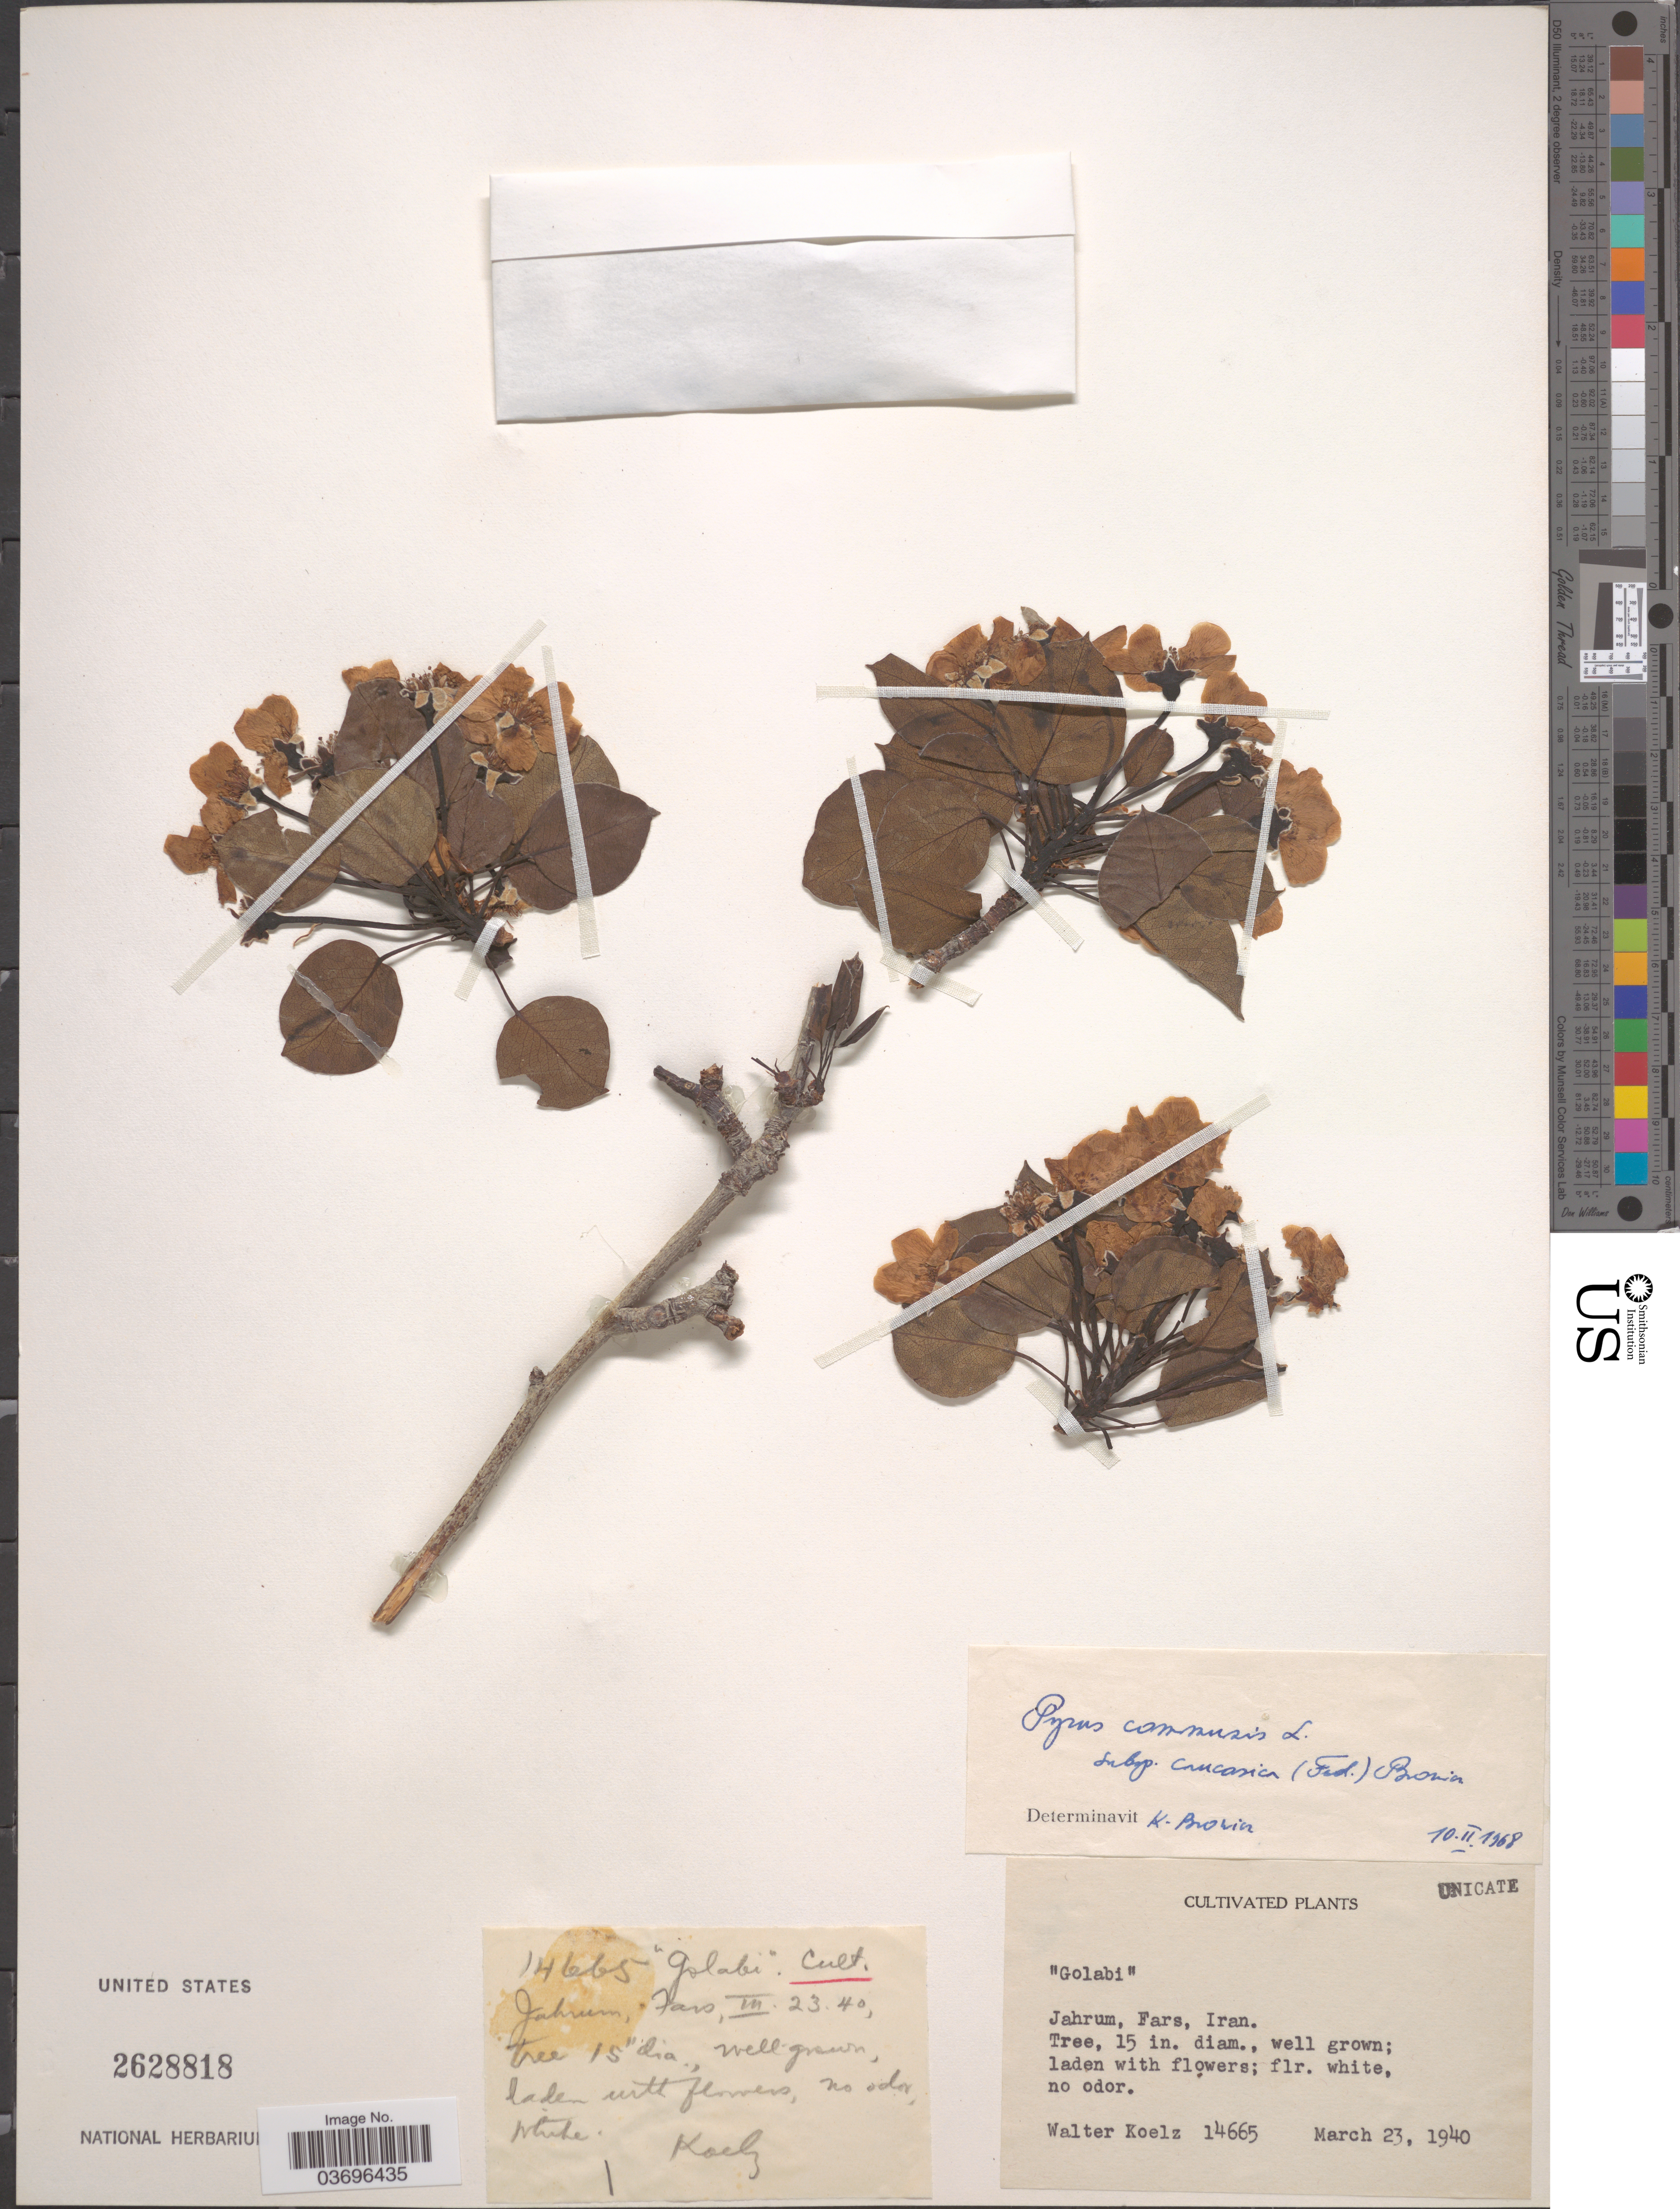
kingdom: Plantae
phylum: Tracheophyta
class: Magnoliopsida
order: Rosales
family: Rosaceae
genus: Pyrus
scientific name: Pyrus communis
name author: L.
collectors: W. N. Koelz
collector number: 14665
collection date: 1940-03-23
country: Iran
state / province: Fars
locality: Jahrum.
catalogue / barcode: US 2628818